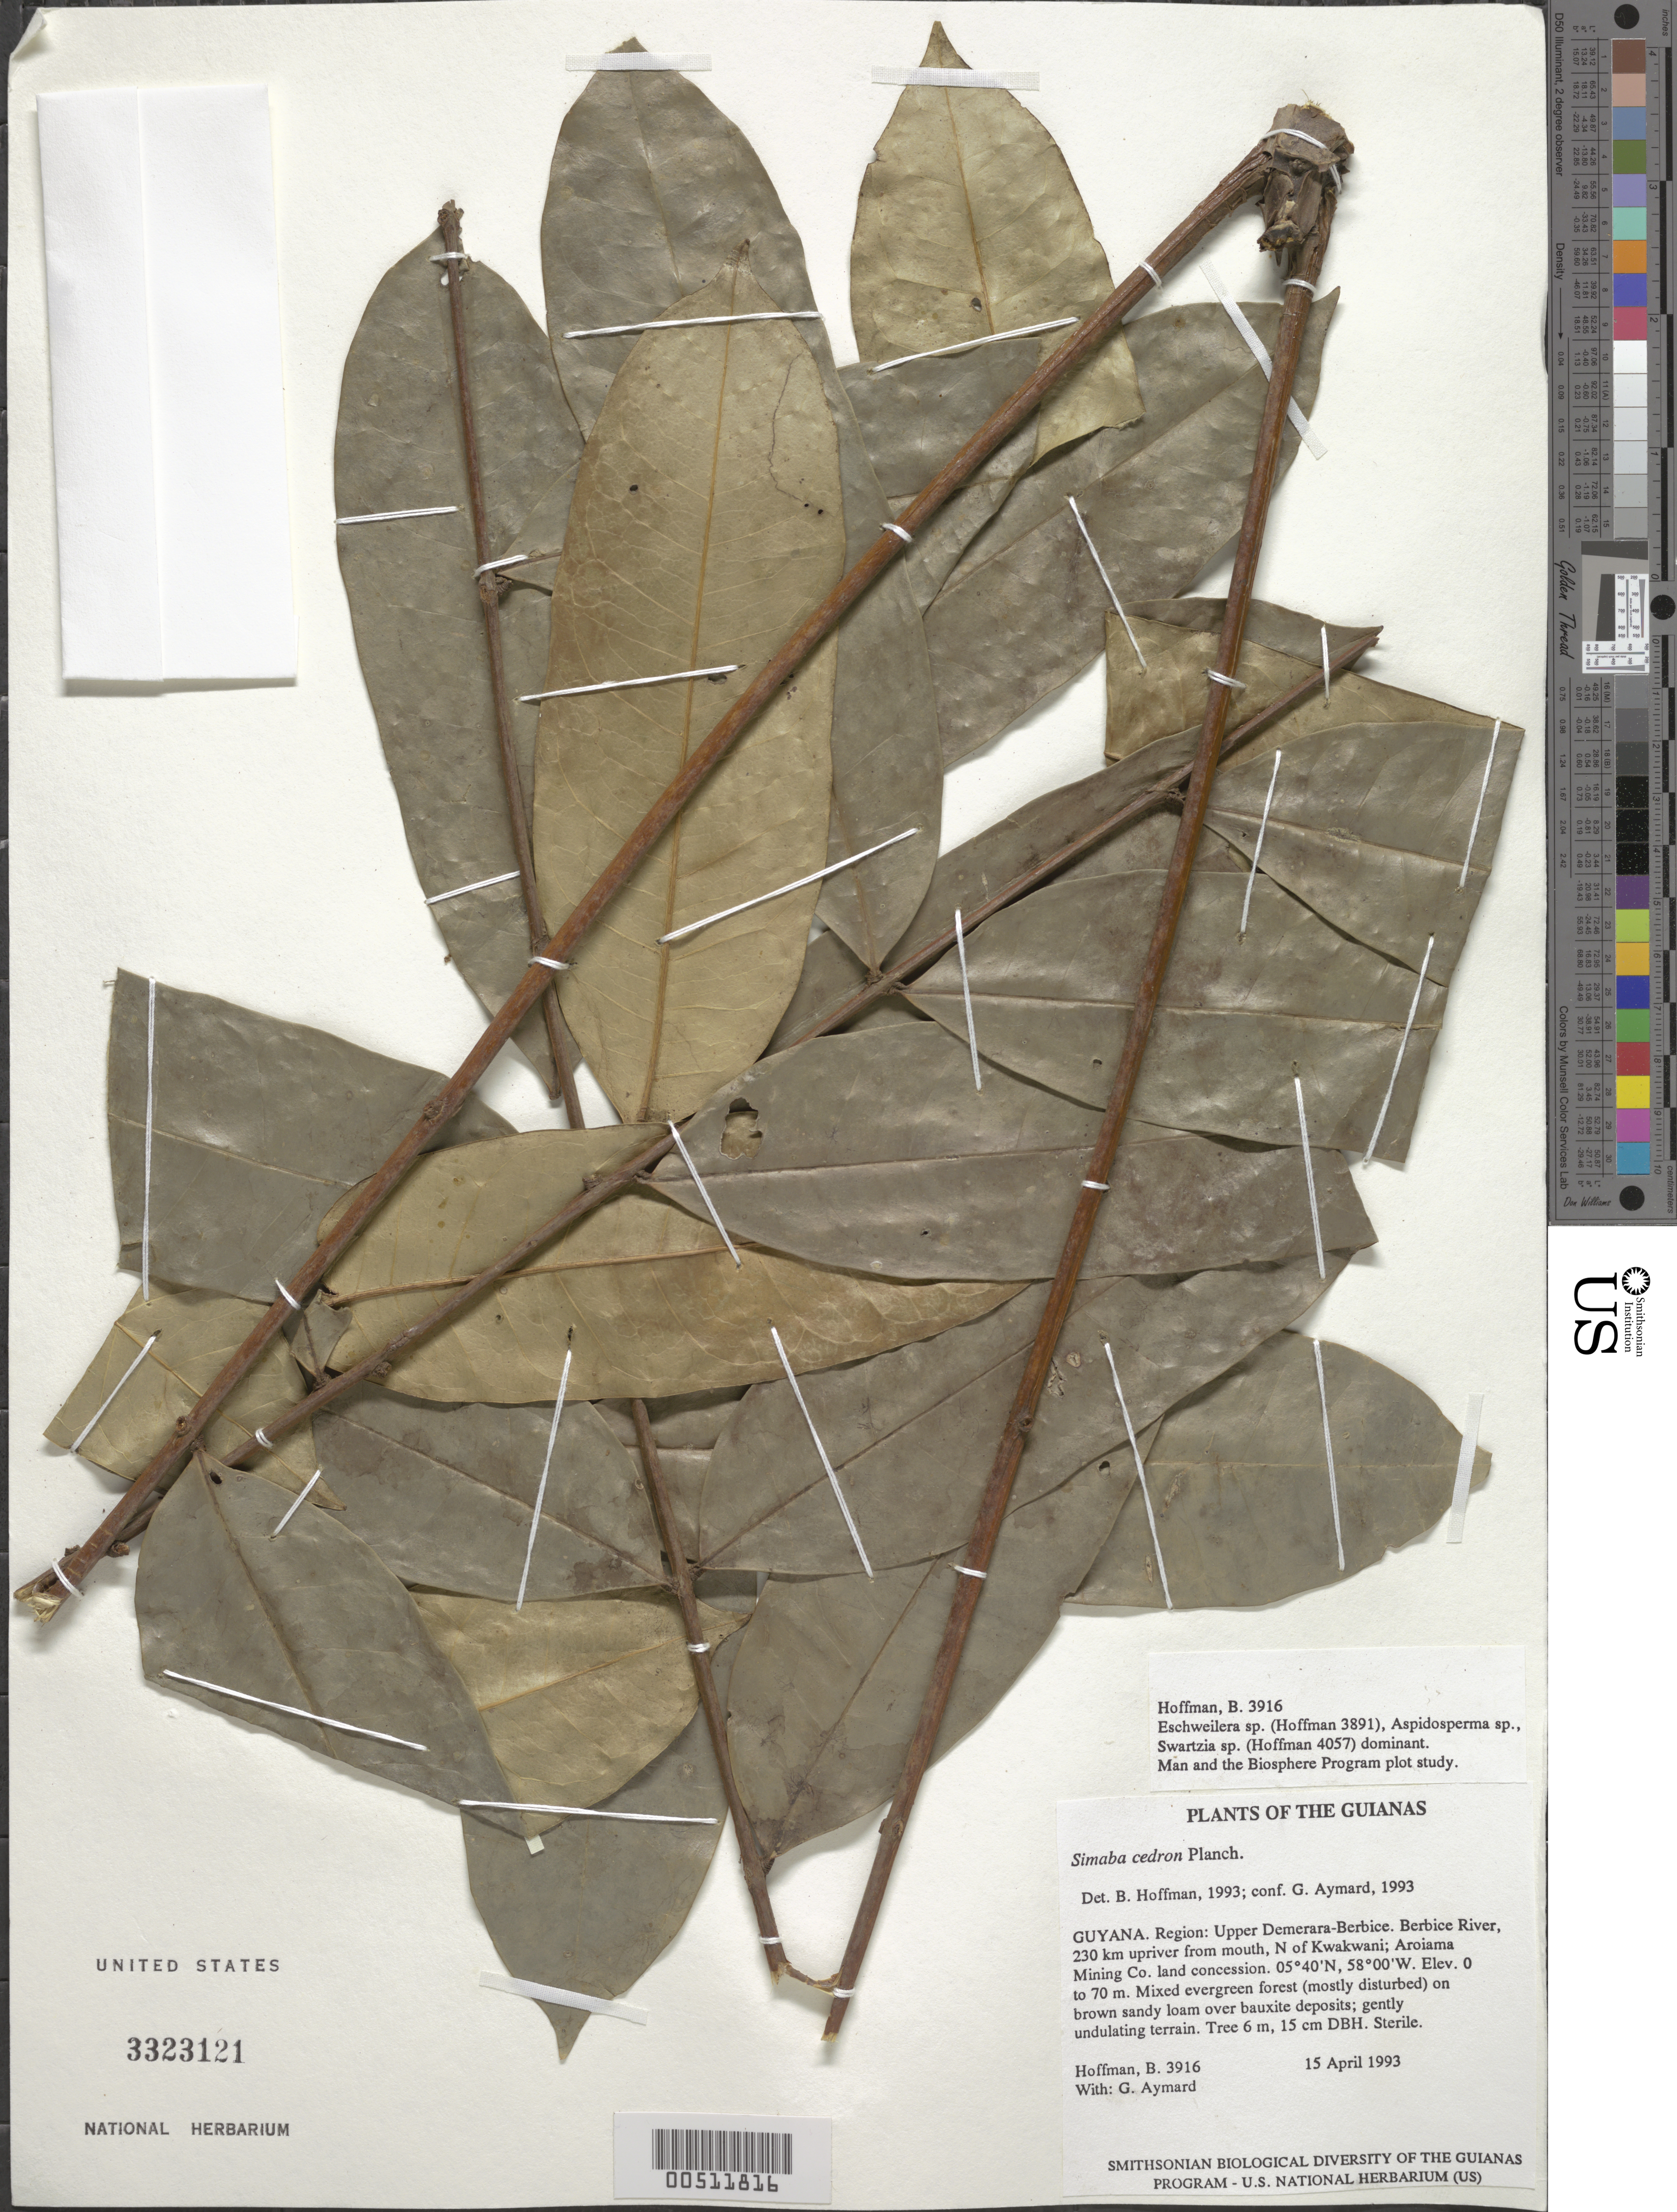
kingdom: Plantae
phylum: Tracheophyta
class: Magnoliopsida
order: Sapindales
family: Simaroubaceae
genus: Homalolepis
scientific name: Homalolepis cedron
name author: (Planch.) Devecchi & Pirani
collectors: B. Hoffman & G. A. Aymard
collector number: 3916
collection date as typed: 15 April 1993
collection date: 1993-04-15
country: Guyana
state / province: U. Demerara-Berbice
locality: Berbice River, 230 km upriver from mouth, N of Kwakwani; Aroiama Mining Co. land concession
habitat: Mixed evergreen forest (mostly disturbed) on brown sandy loam over bauxite deposits; gently undulating terrain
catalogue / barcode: US 3323121